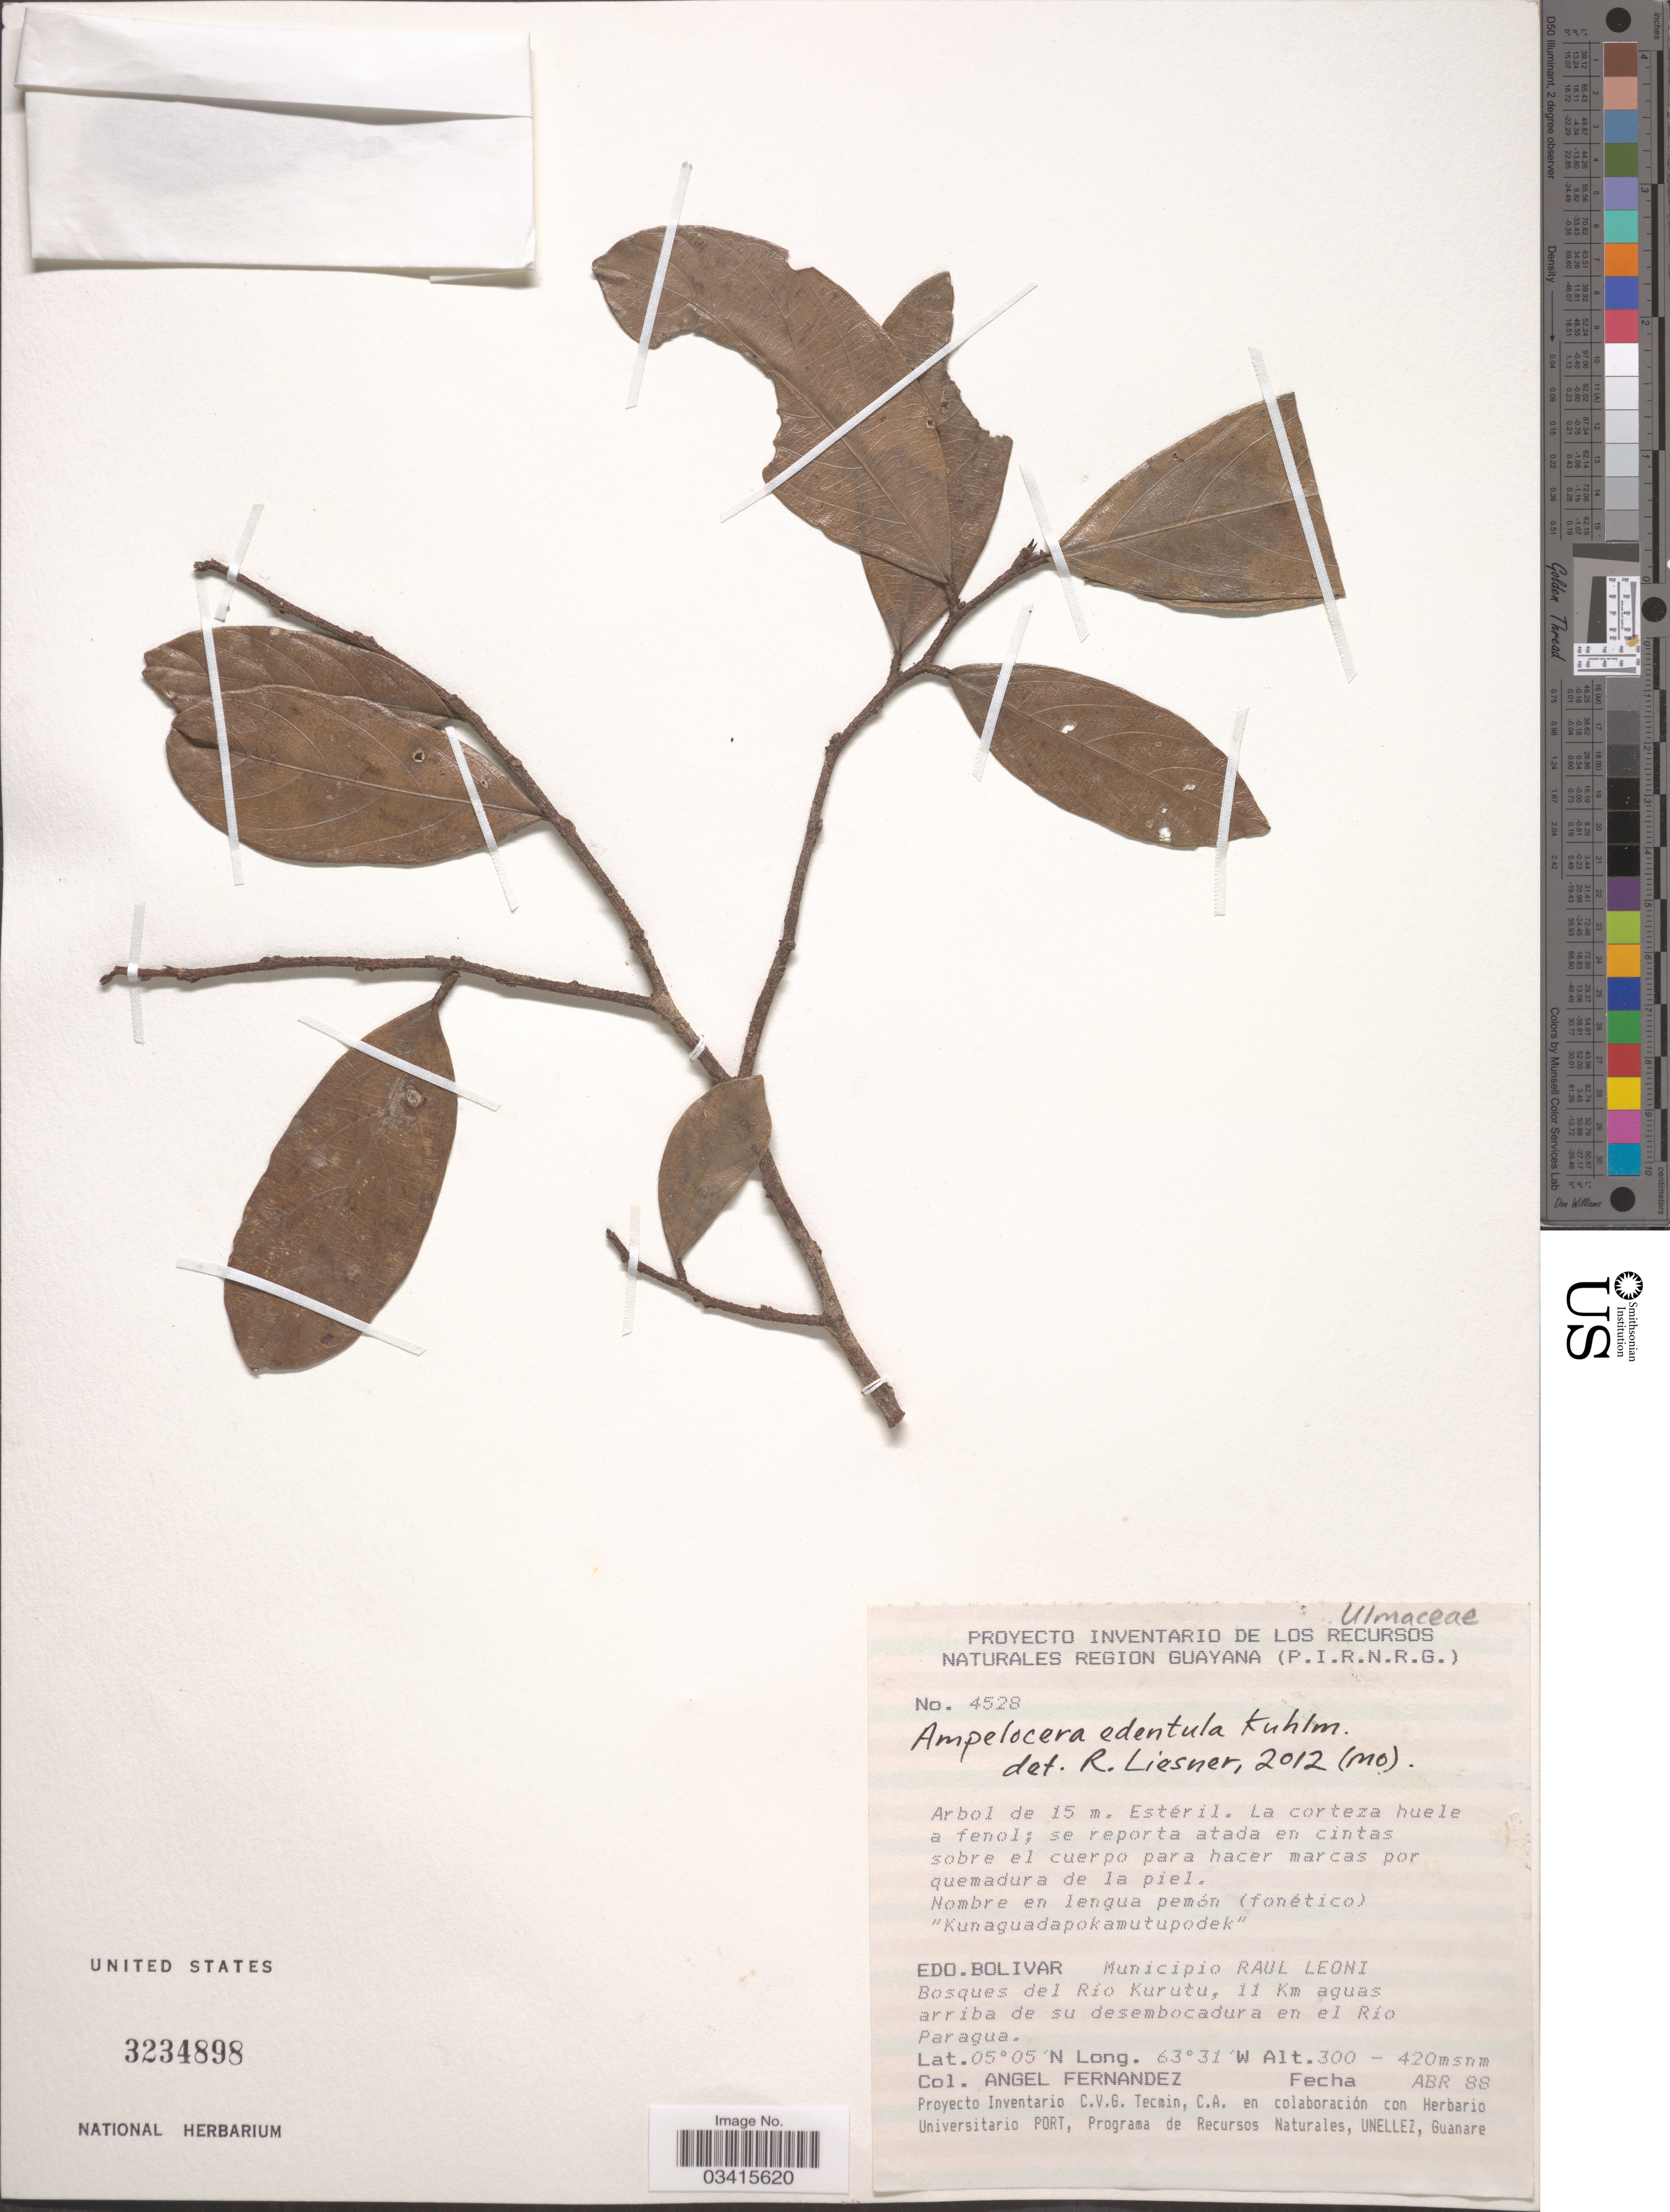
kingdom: Plantae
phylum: Tracheophyta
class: Magnoliopsida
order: Rosales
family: Cannabaceae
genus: Ampelocera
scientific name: Ampelocera edentula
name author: Kuhlm.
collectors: Á. Fernández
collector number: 4528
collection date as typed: Transcribed d/m/y: /4/88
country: Venezuela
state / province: Bolivar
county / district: Angostura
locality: Municipio Raúl Leoni [=Angostura]. Bosques del Río Kurutu, 11 Km aguas arriba de su desembocadura en el Río Paragua.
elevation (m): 300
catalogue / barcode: US 3234898